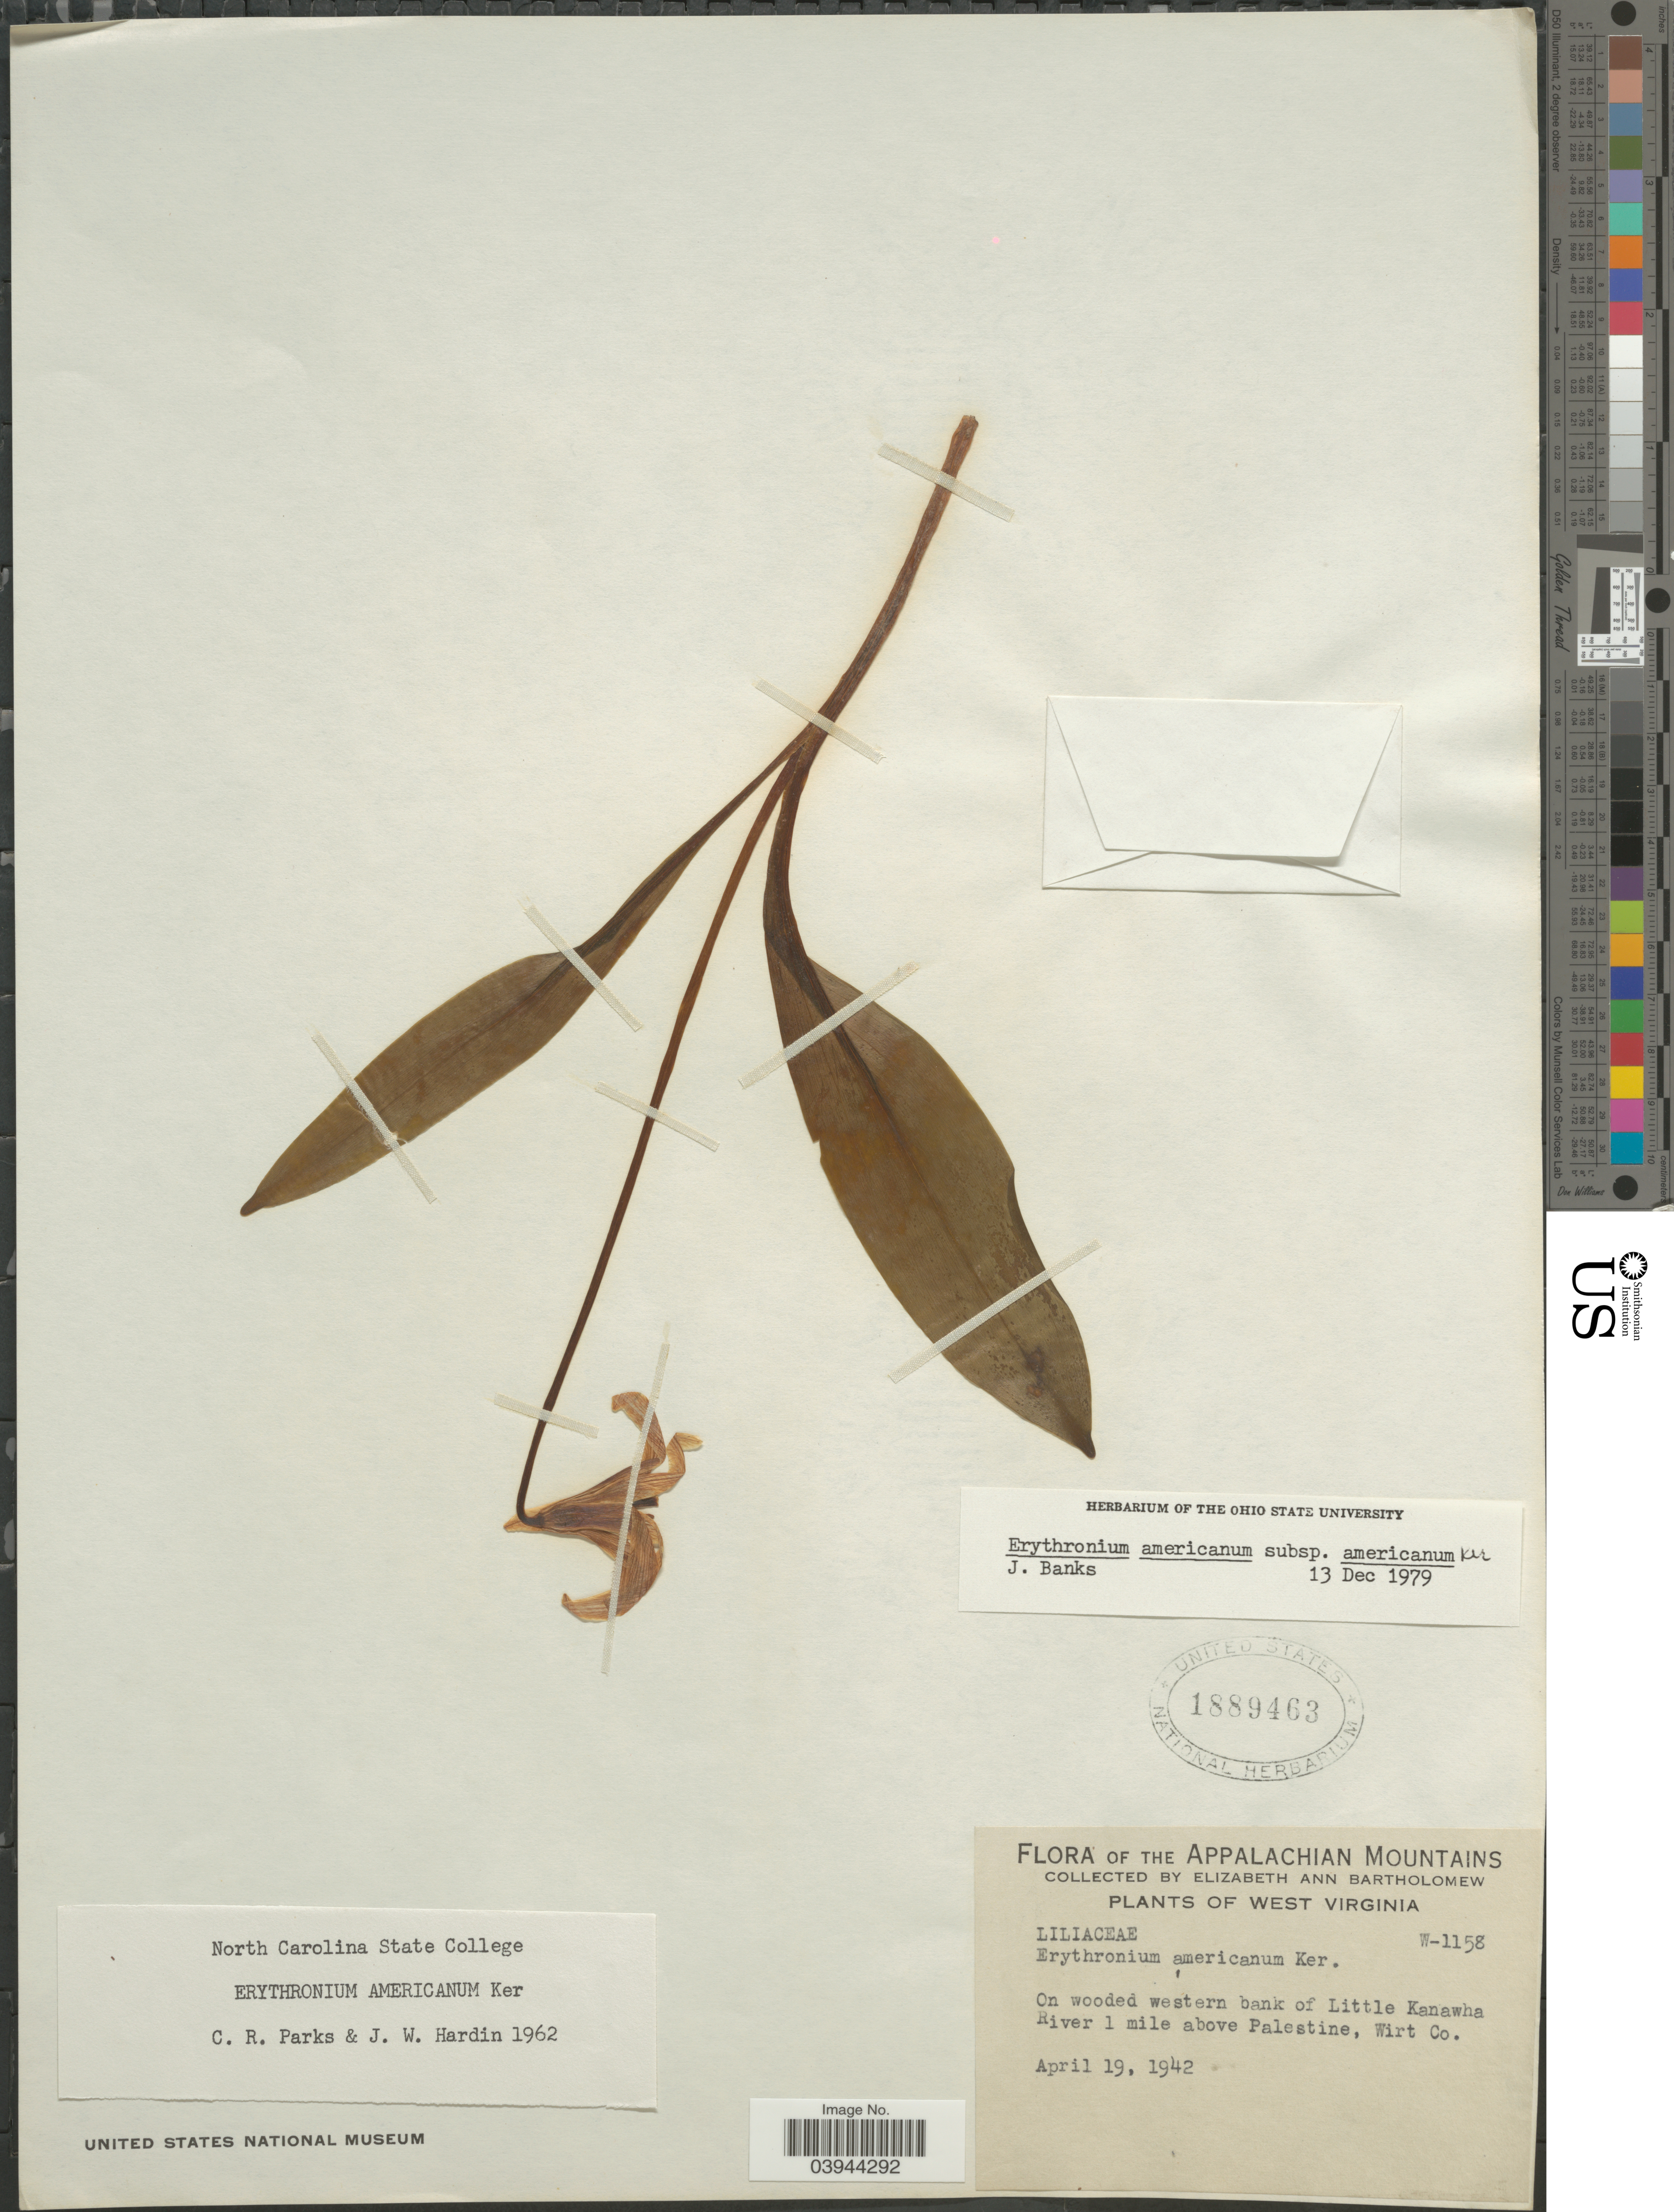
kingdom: Plantae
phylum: Tracheophyta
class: Liliopsida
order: Liliales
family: Liliaceae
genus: Erythronium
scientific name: Erythronium americanum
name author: Ker Gawl.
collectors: E. Bartholomew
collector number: W-1158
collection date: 1942-04-19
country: United States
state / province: West Virginia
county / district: Wirt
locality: Appalachian Mountains. On wooded western bank of Little Kanawha River 1 mile above Palestine, Wirt Co.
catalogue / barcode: US 1889463